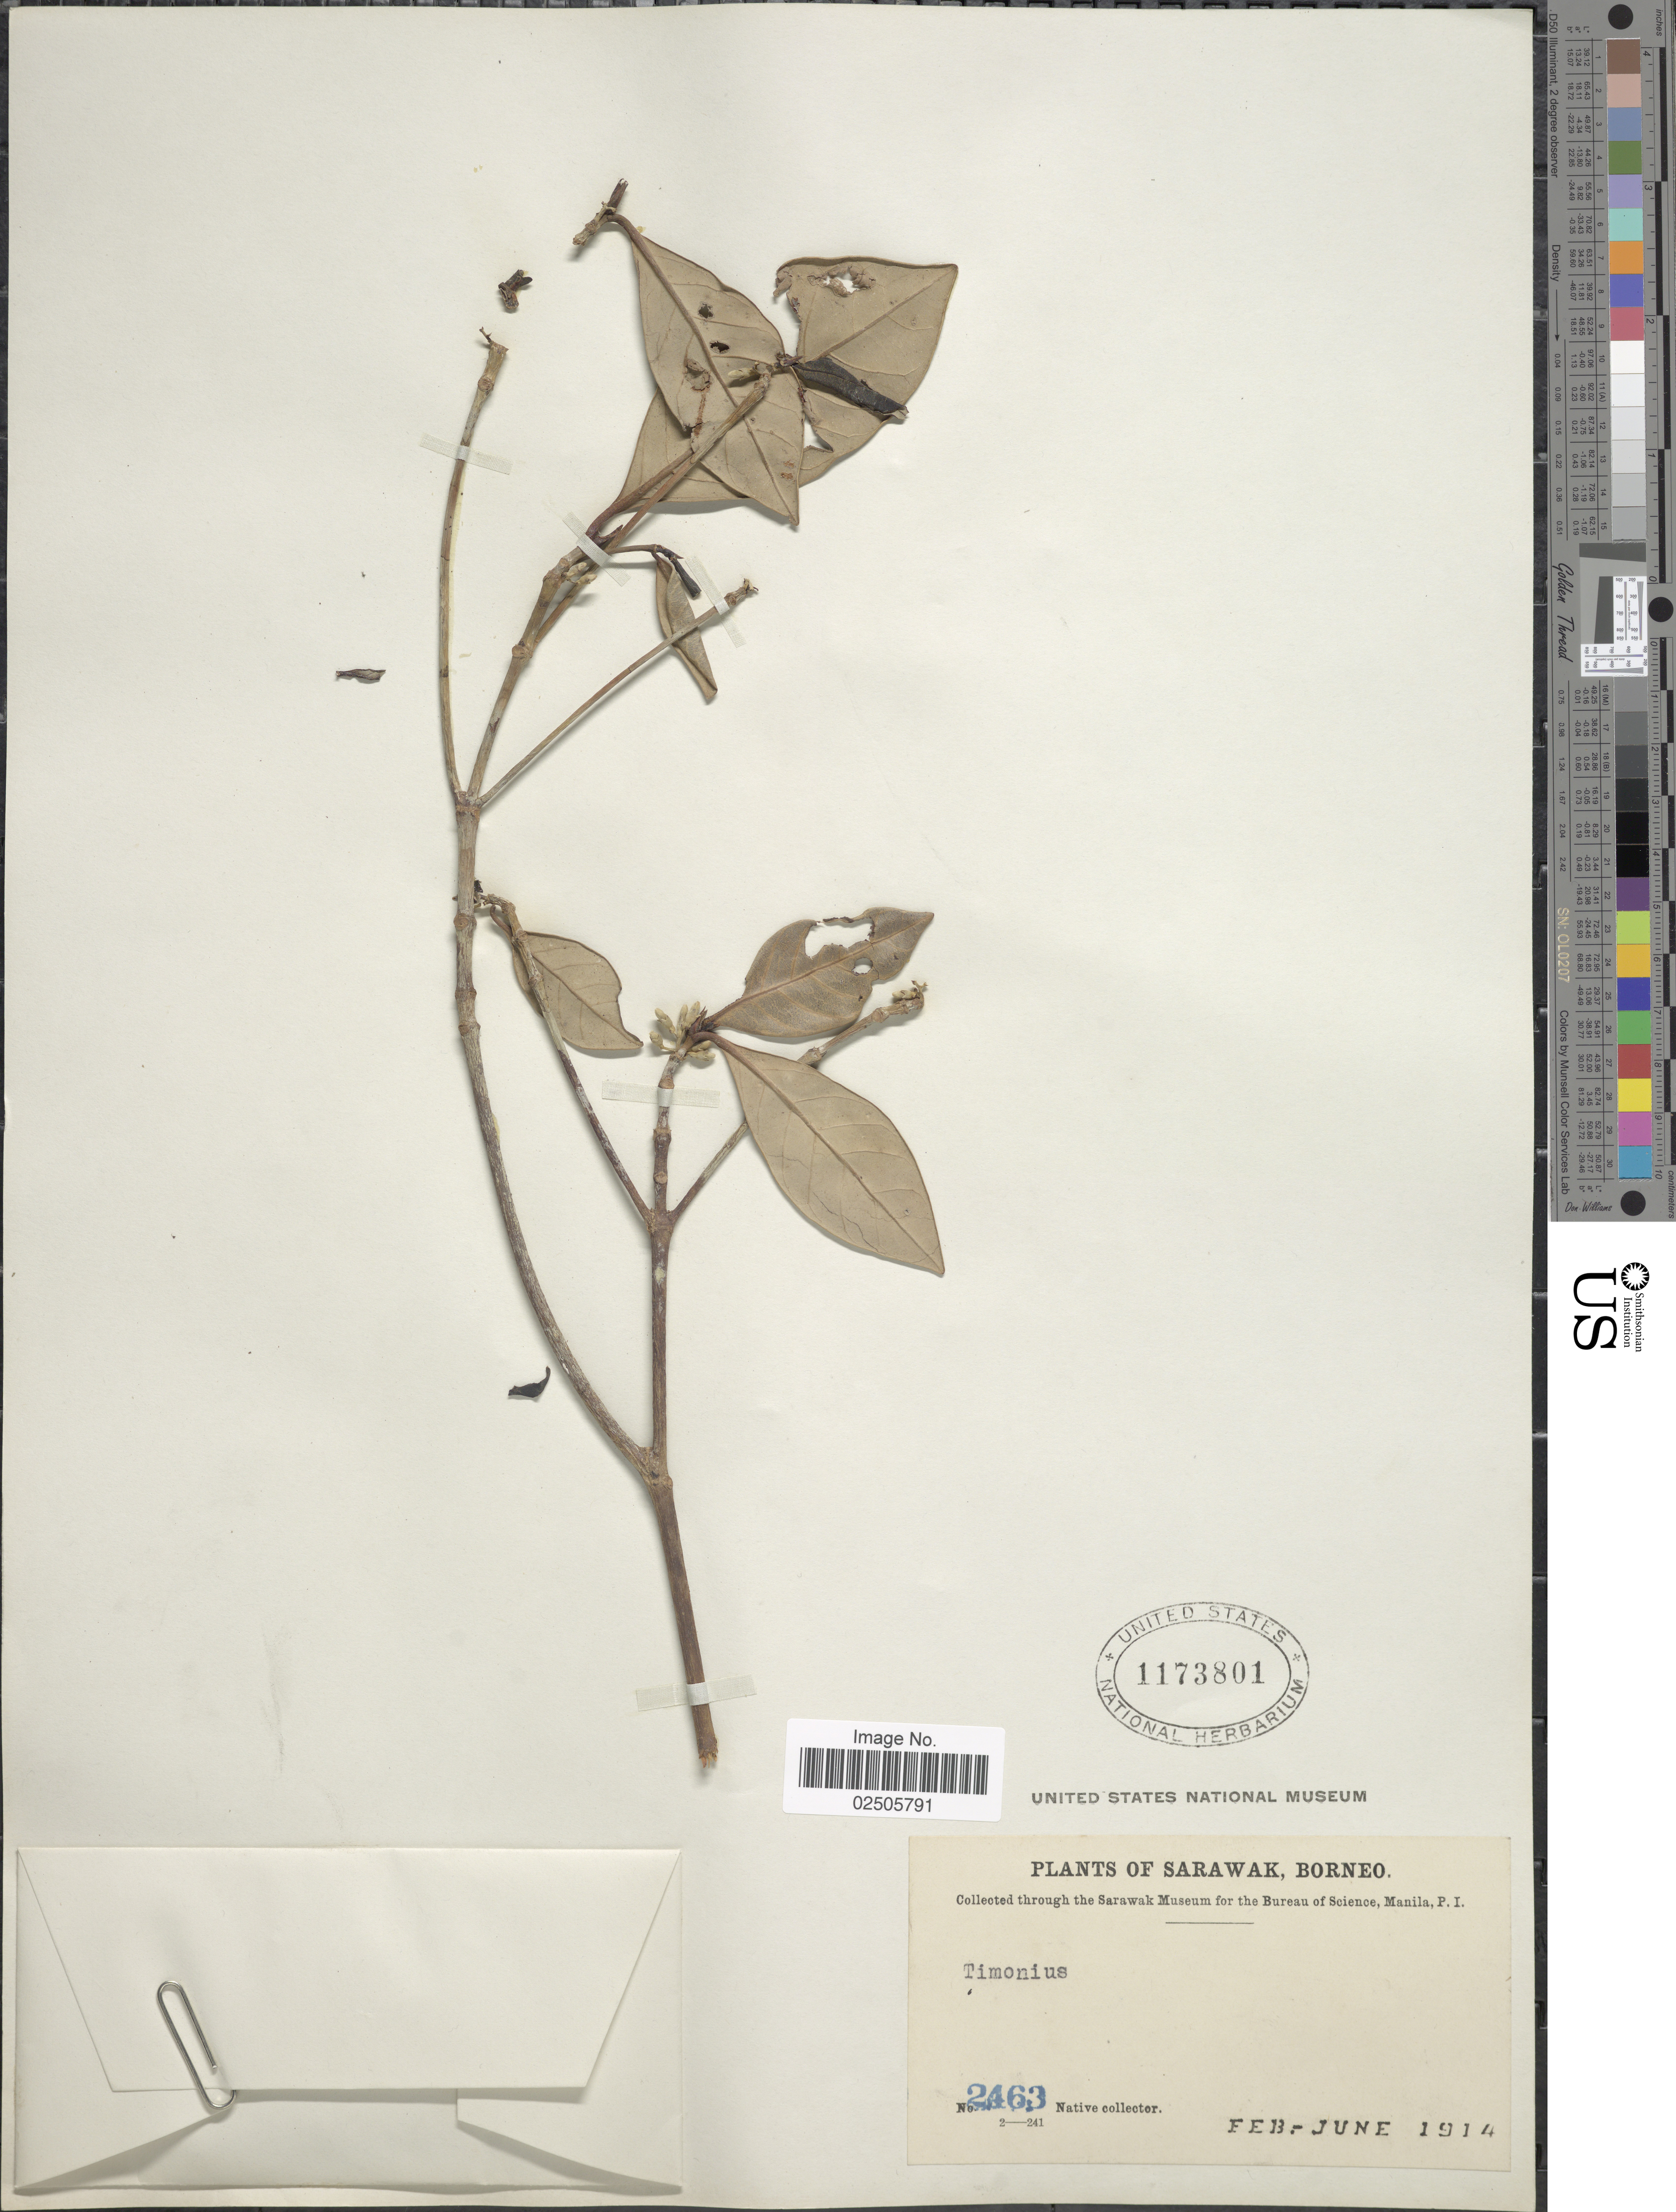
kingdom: Plantae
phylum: Tracheophyta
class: Magnoliopsida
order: Gentianales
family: Rubiaceae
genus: Timonius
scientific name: Timonius sp.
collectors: Native collector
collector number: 2463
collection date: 1914-02/1914-06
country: Malaysia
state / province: Sarawak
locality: Borneo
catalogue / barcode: US 1173801